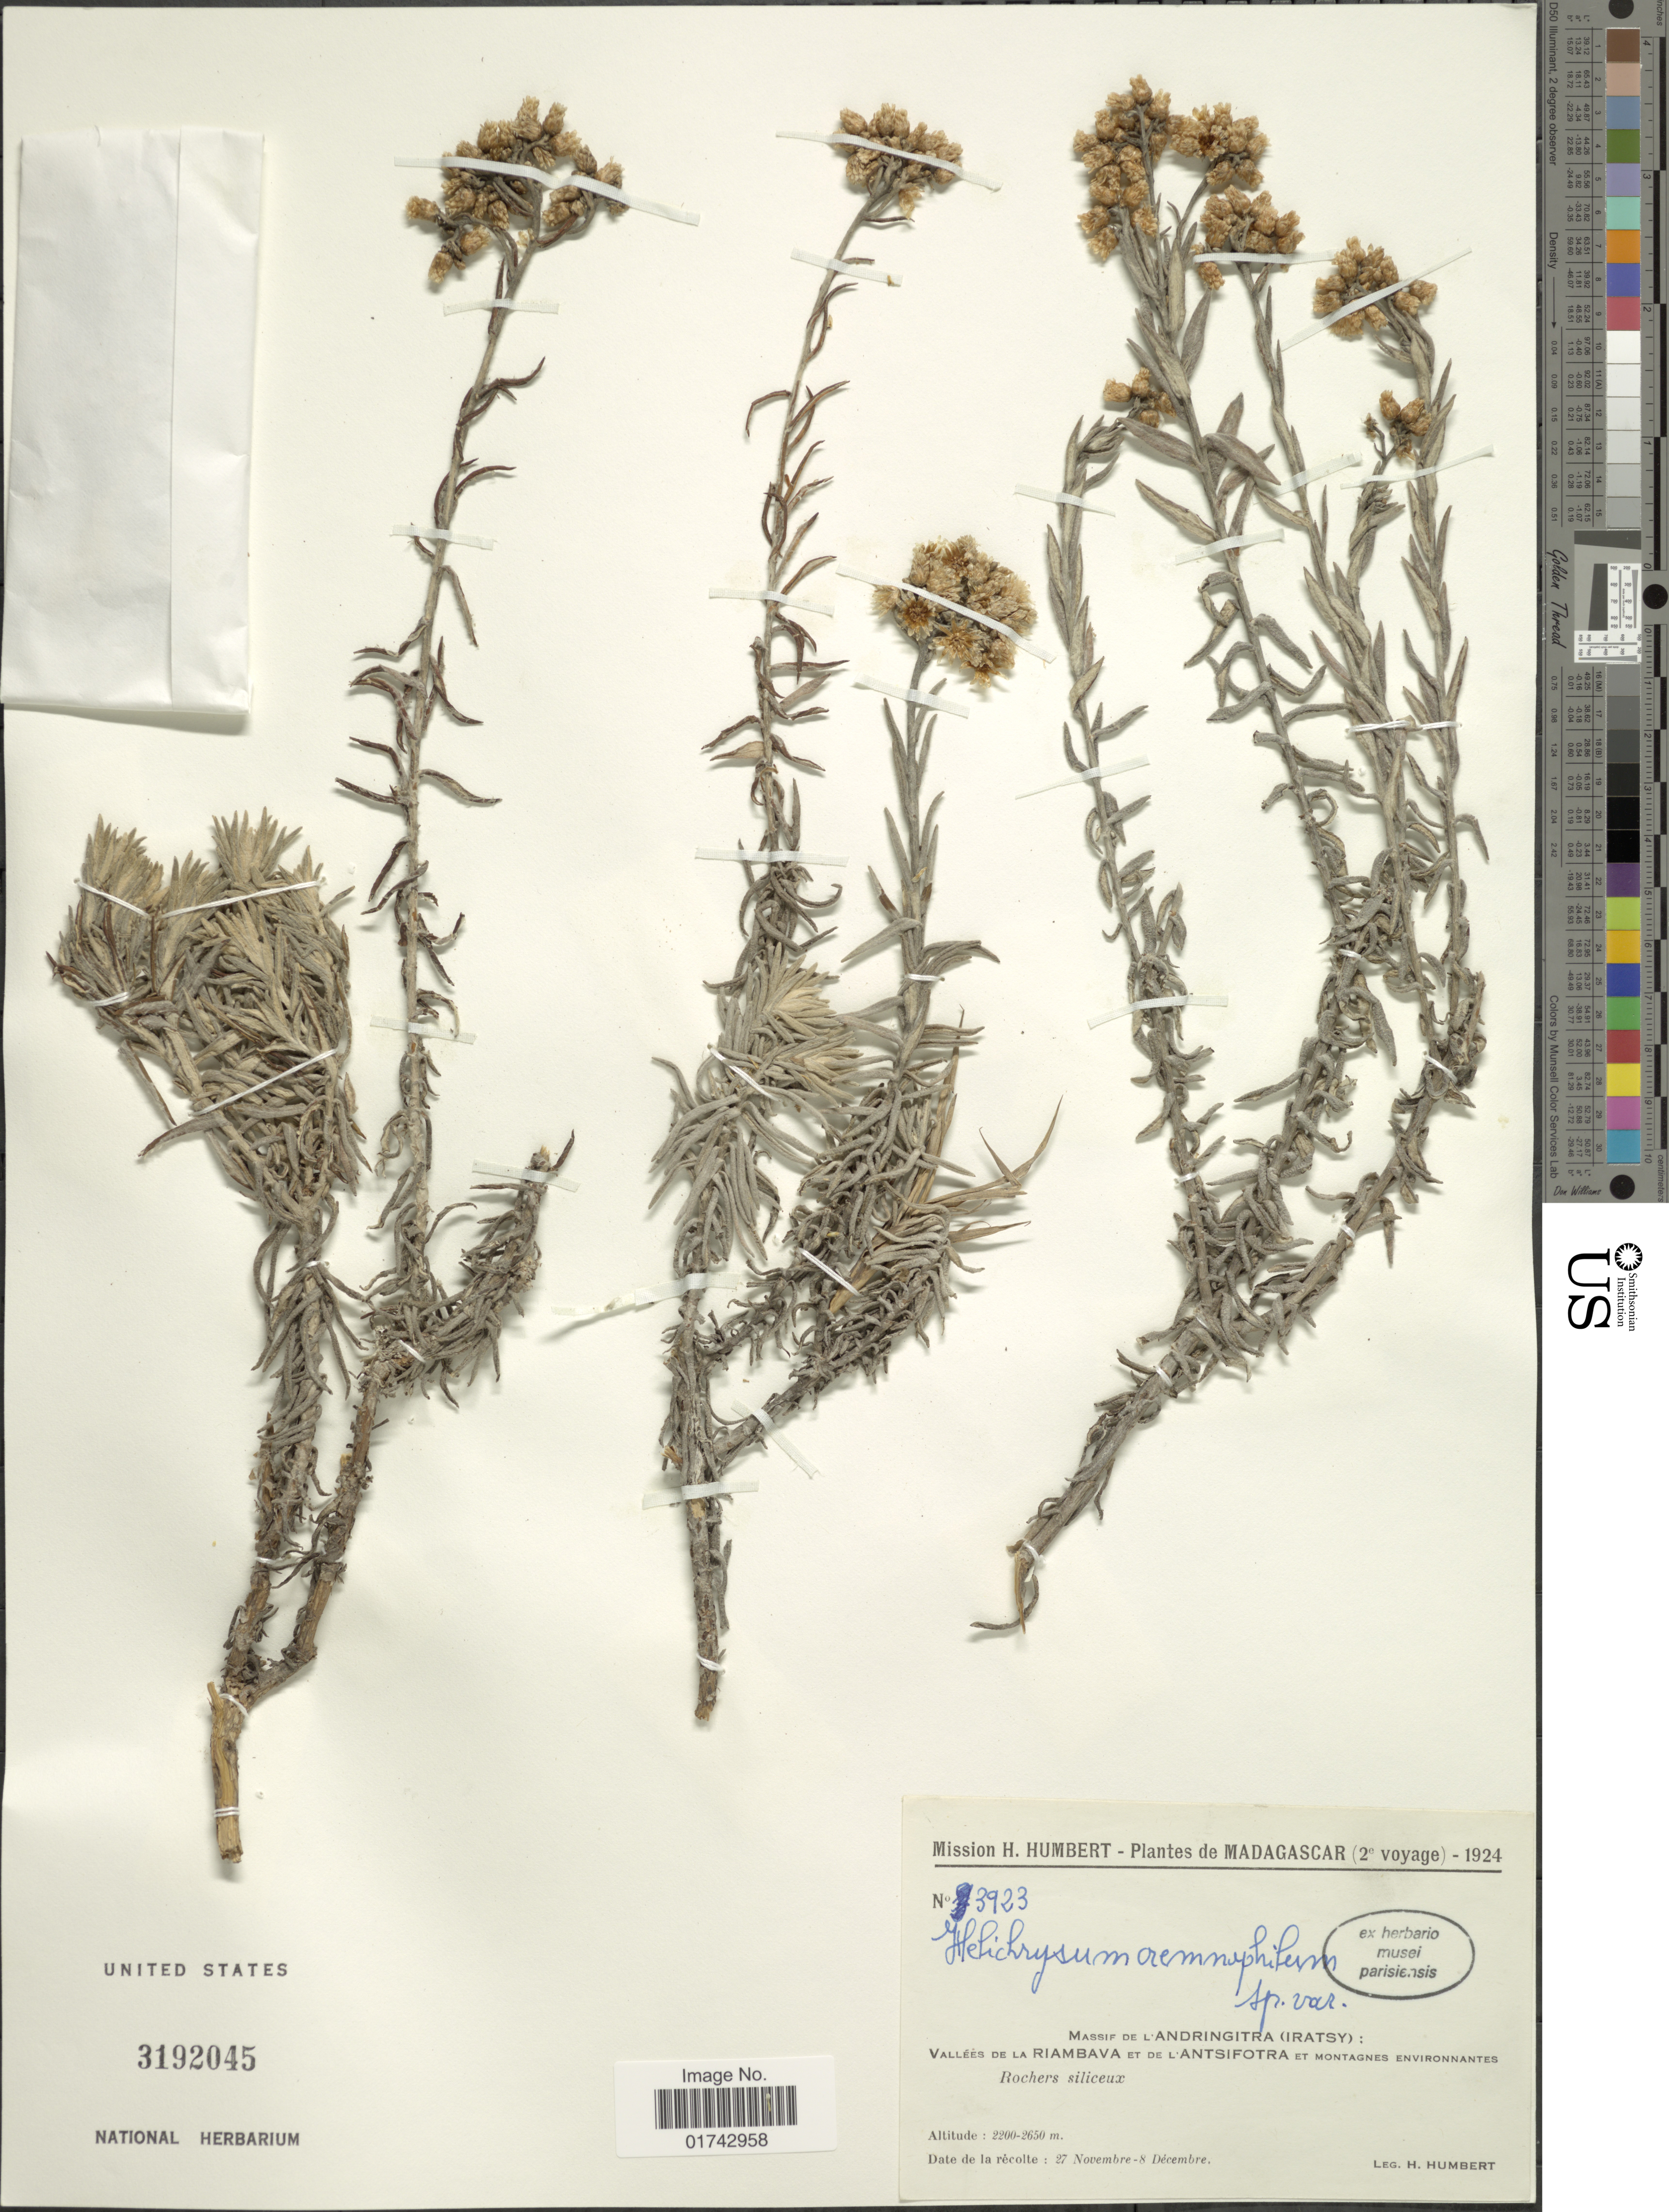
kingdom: Plantae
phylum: Tracheophyta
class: Magnoliopsida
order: Asterales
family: Asteraceae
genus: Helichrysum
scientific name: Helichrysum cremnophilum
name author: Humbert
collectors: H. Humbert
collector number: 3923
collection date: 1924-11-27/1924-12-08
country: Madagascar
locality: Massif de L' Andringitra (Iratsy): Vallees de la Riambava et de L'Antsifotra et Montagnes Invironnantes, Rochers siliceux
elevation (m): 2200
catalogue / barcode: US 3192045